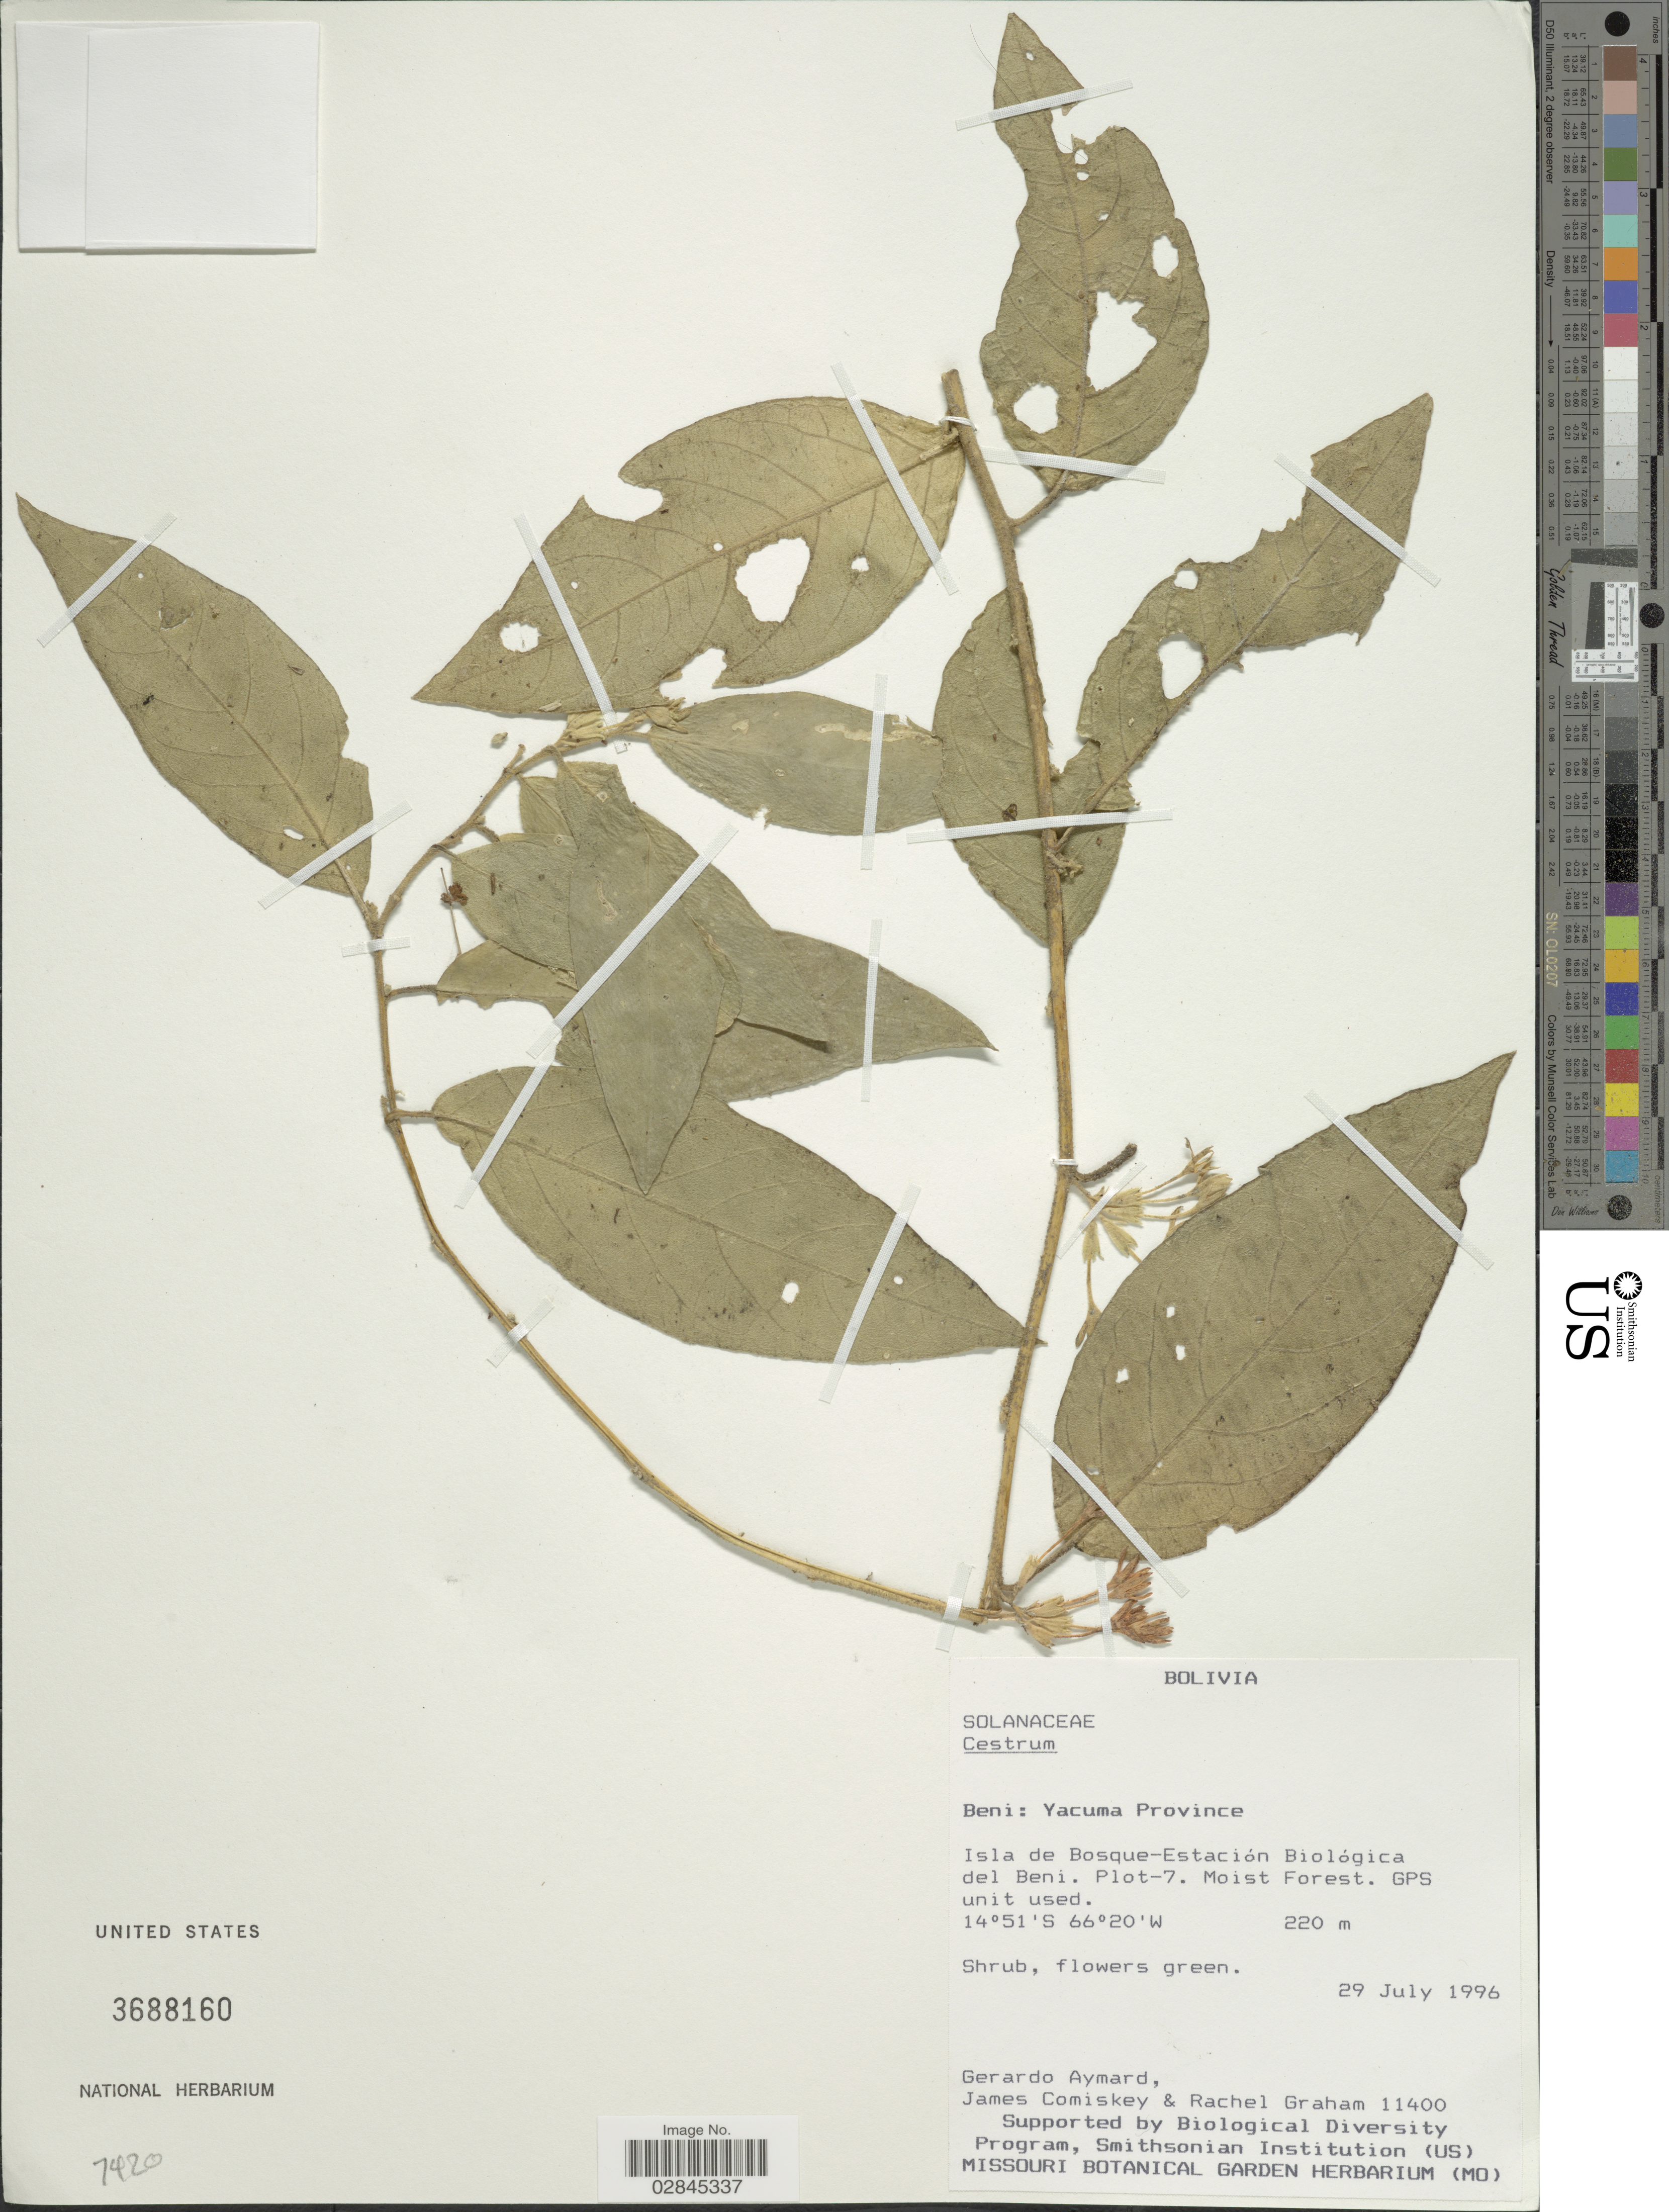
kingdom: Plantae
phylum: Tracheophyta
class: Magnoliopsida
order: Solanales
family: Solanaceae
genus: Cestrum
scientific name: Cestrum strigilatum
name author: Ruiz & Pav.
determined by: Nee, Michael H.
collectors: G. A. Aymard, J. A. Comiskey & R. Graham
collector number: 11400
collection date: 1996-07-29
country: Bolivia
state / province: Beni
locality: Yacuma Province. Isla de Bosque-Estación Biológica del Beni. Plot-7.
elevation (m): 220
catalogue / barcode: US 3688160